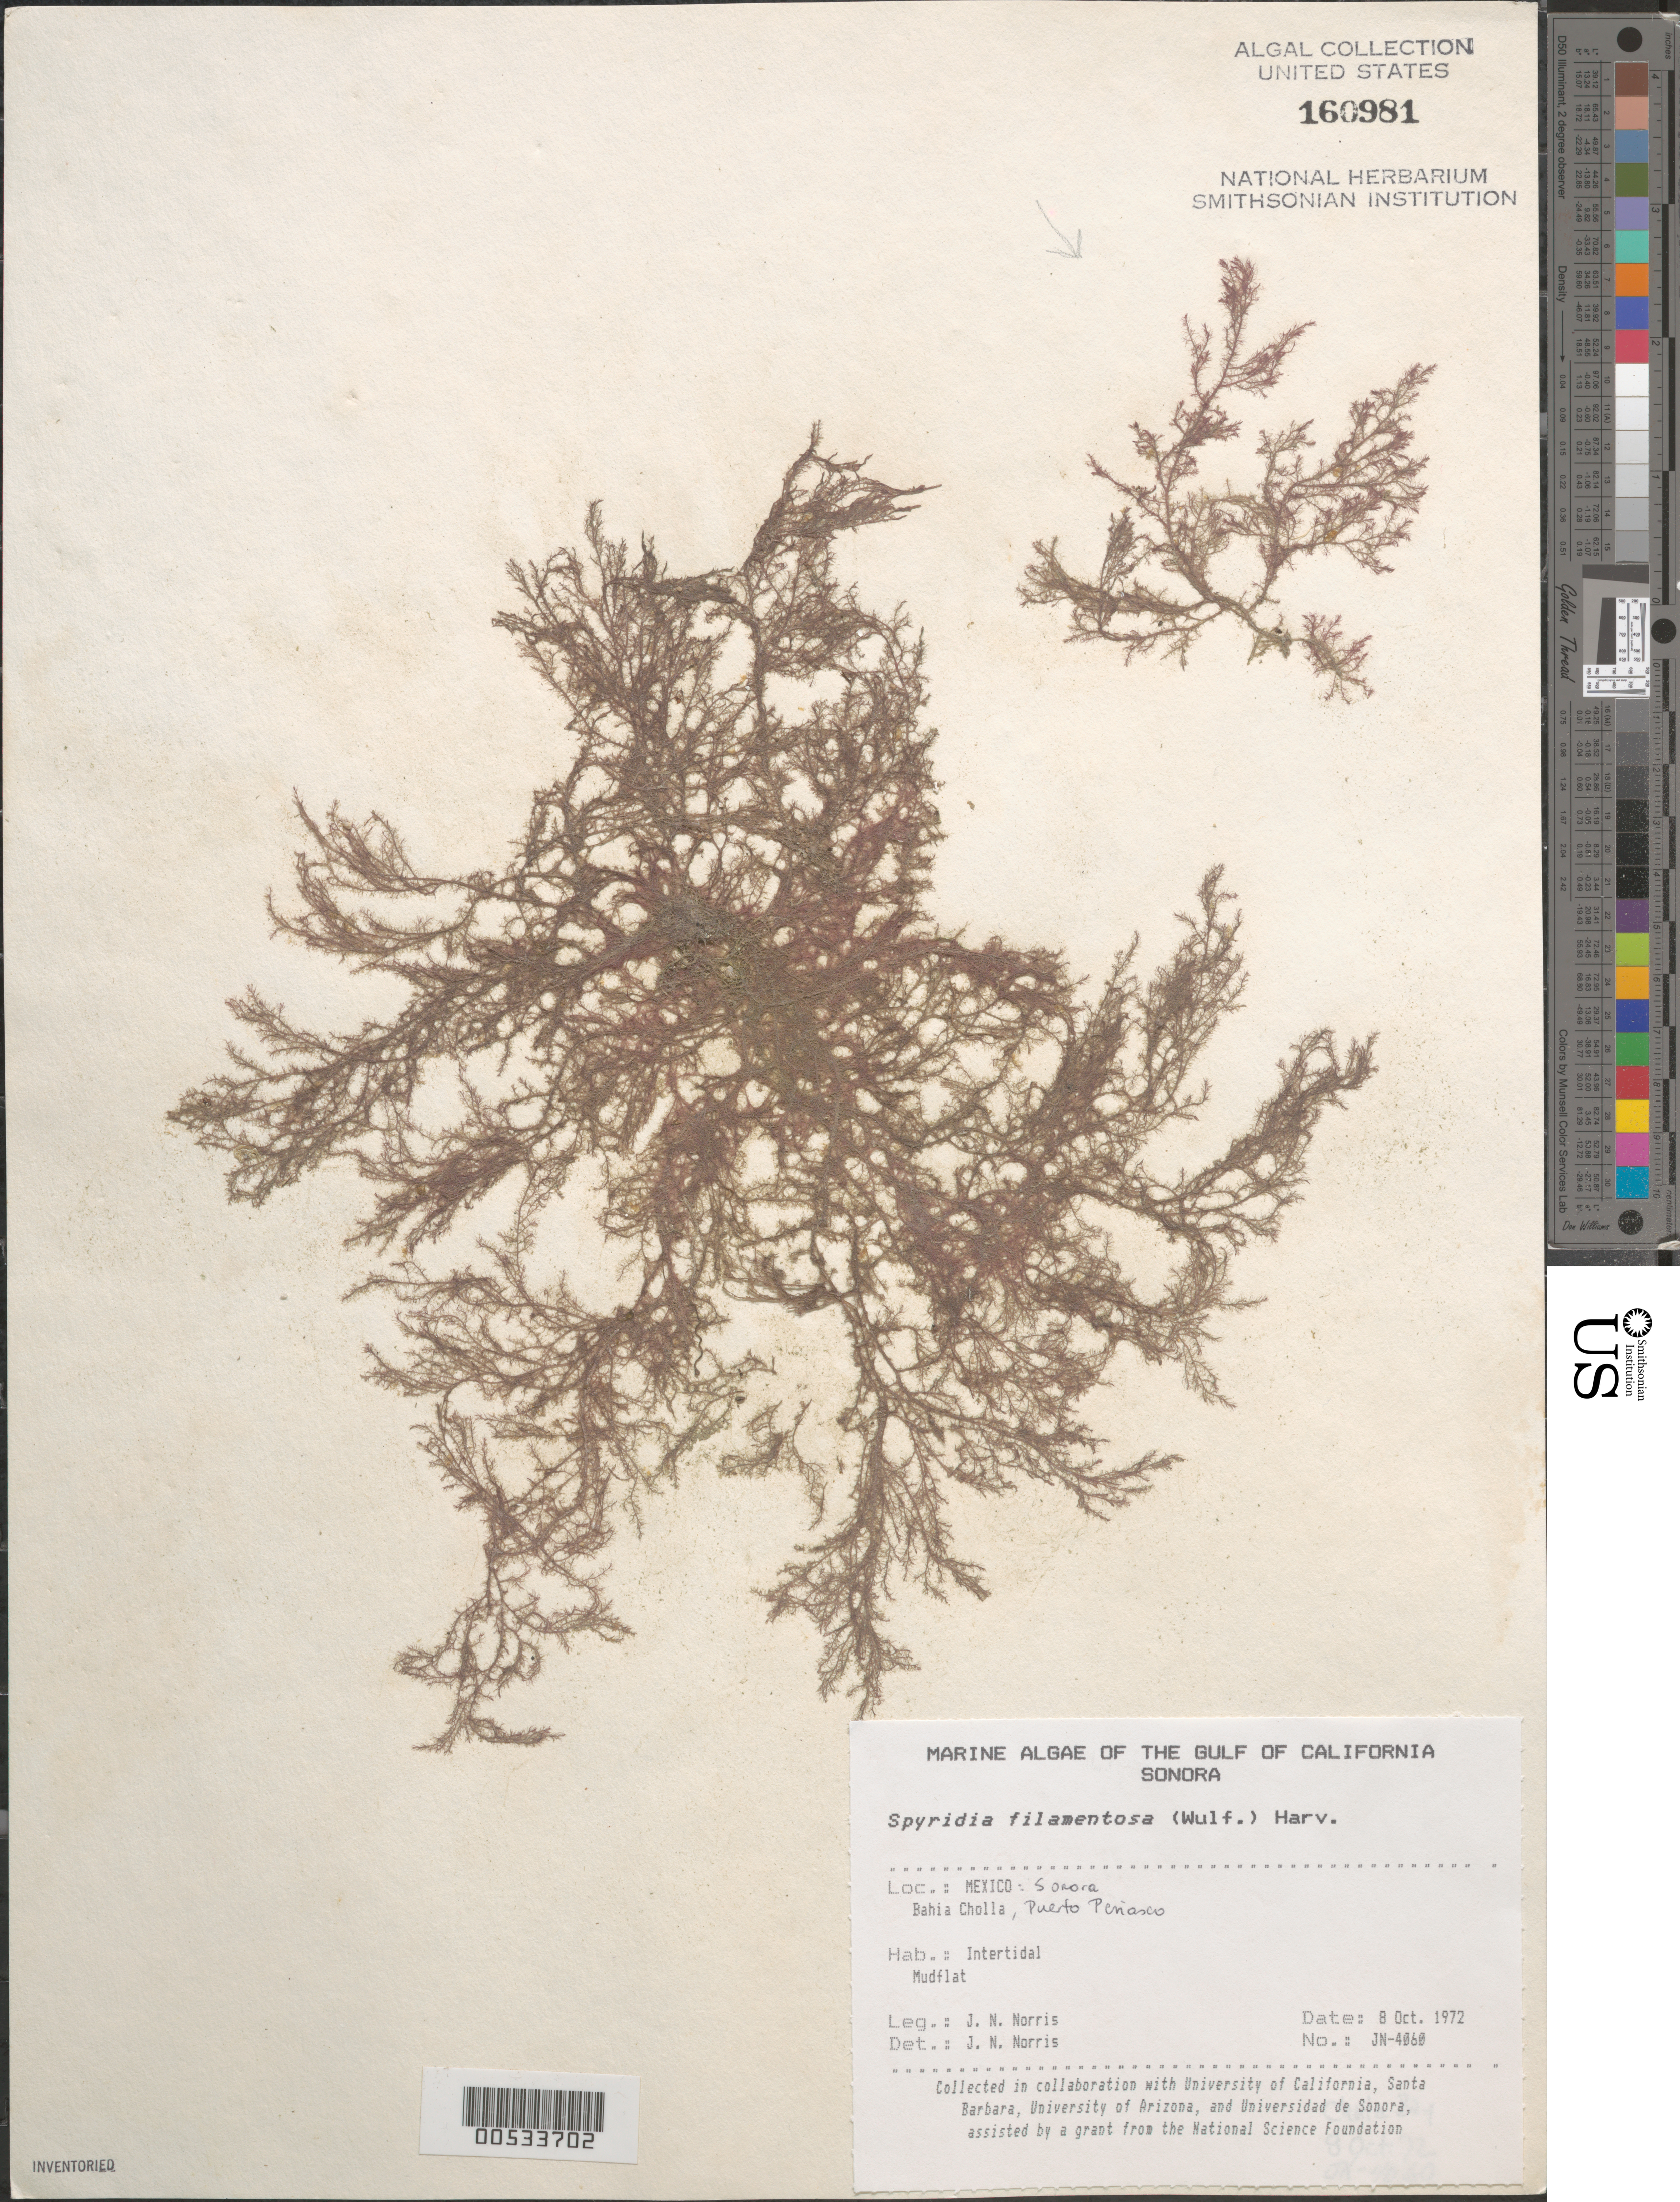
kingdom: Plantae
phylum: Rhodophyta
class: Florideophyceae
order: Ceramiales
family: Spyridiaceae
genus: Spyridia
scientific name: Spyridia filamentosa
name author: (Wulfen) Harv.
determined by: Norris, James N.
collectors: J. N. Norris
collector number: JN-4060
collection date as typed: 08 Oct 1972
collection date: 1972-10-08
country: Mexico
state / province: Sonora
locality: Bahia Cholla, Puerto Penasco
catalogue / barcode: US 160981